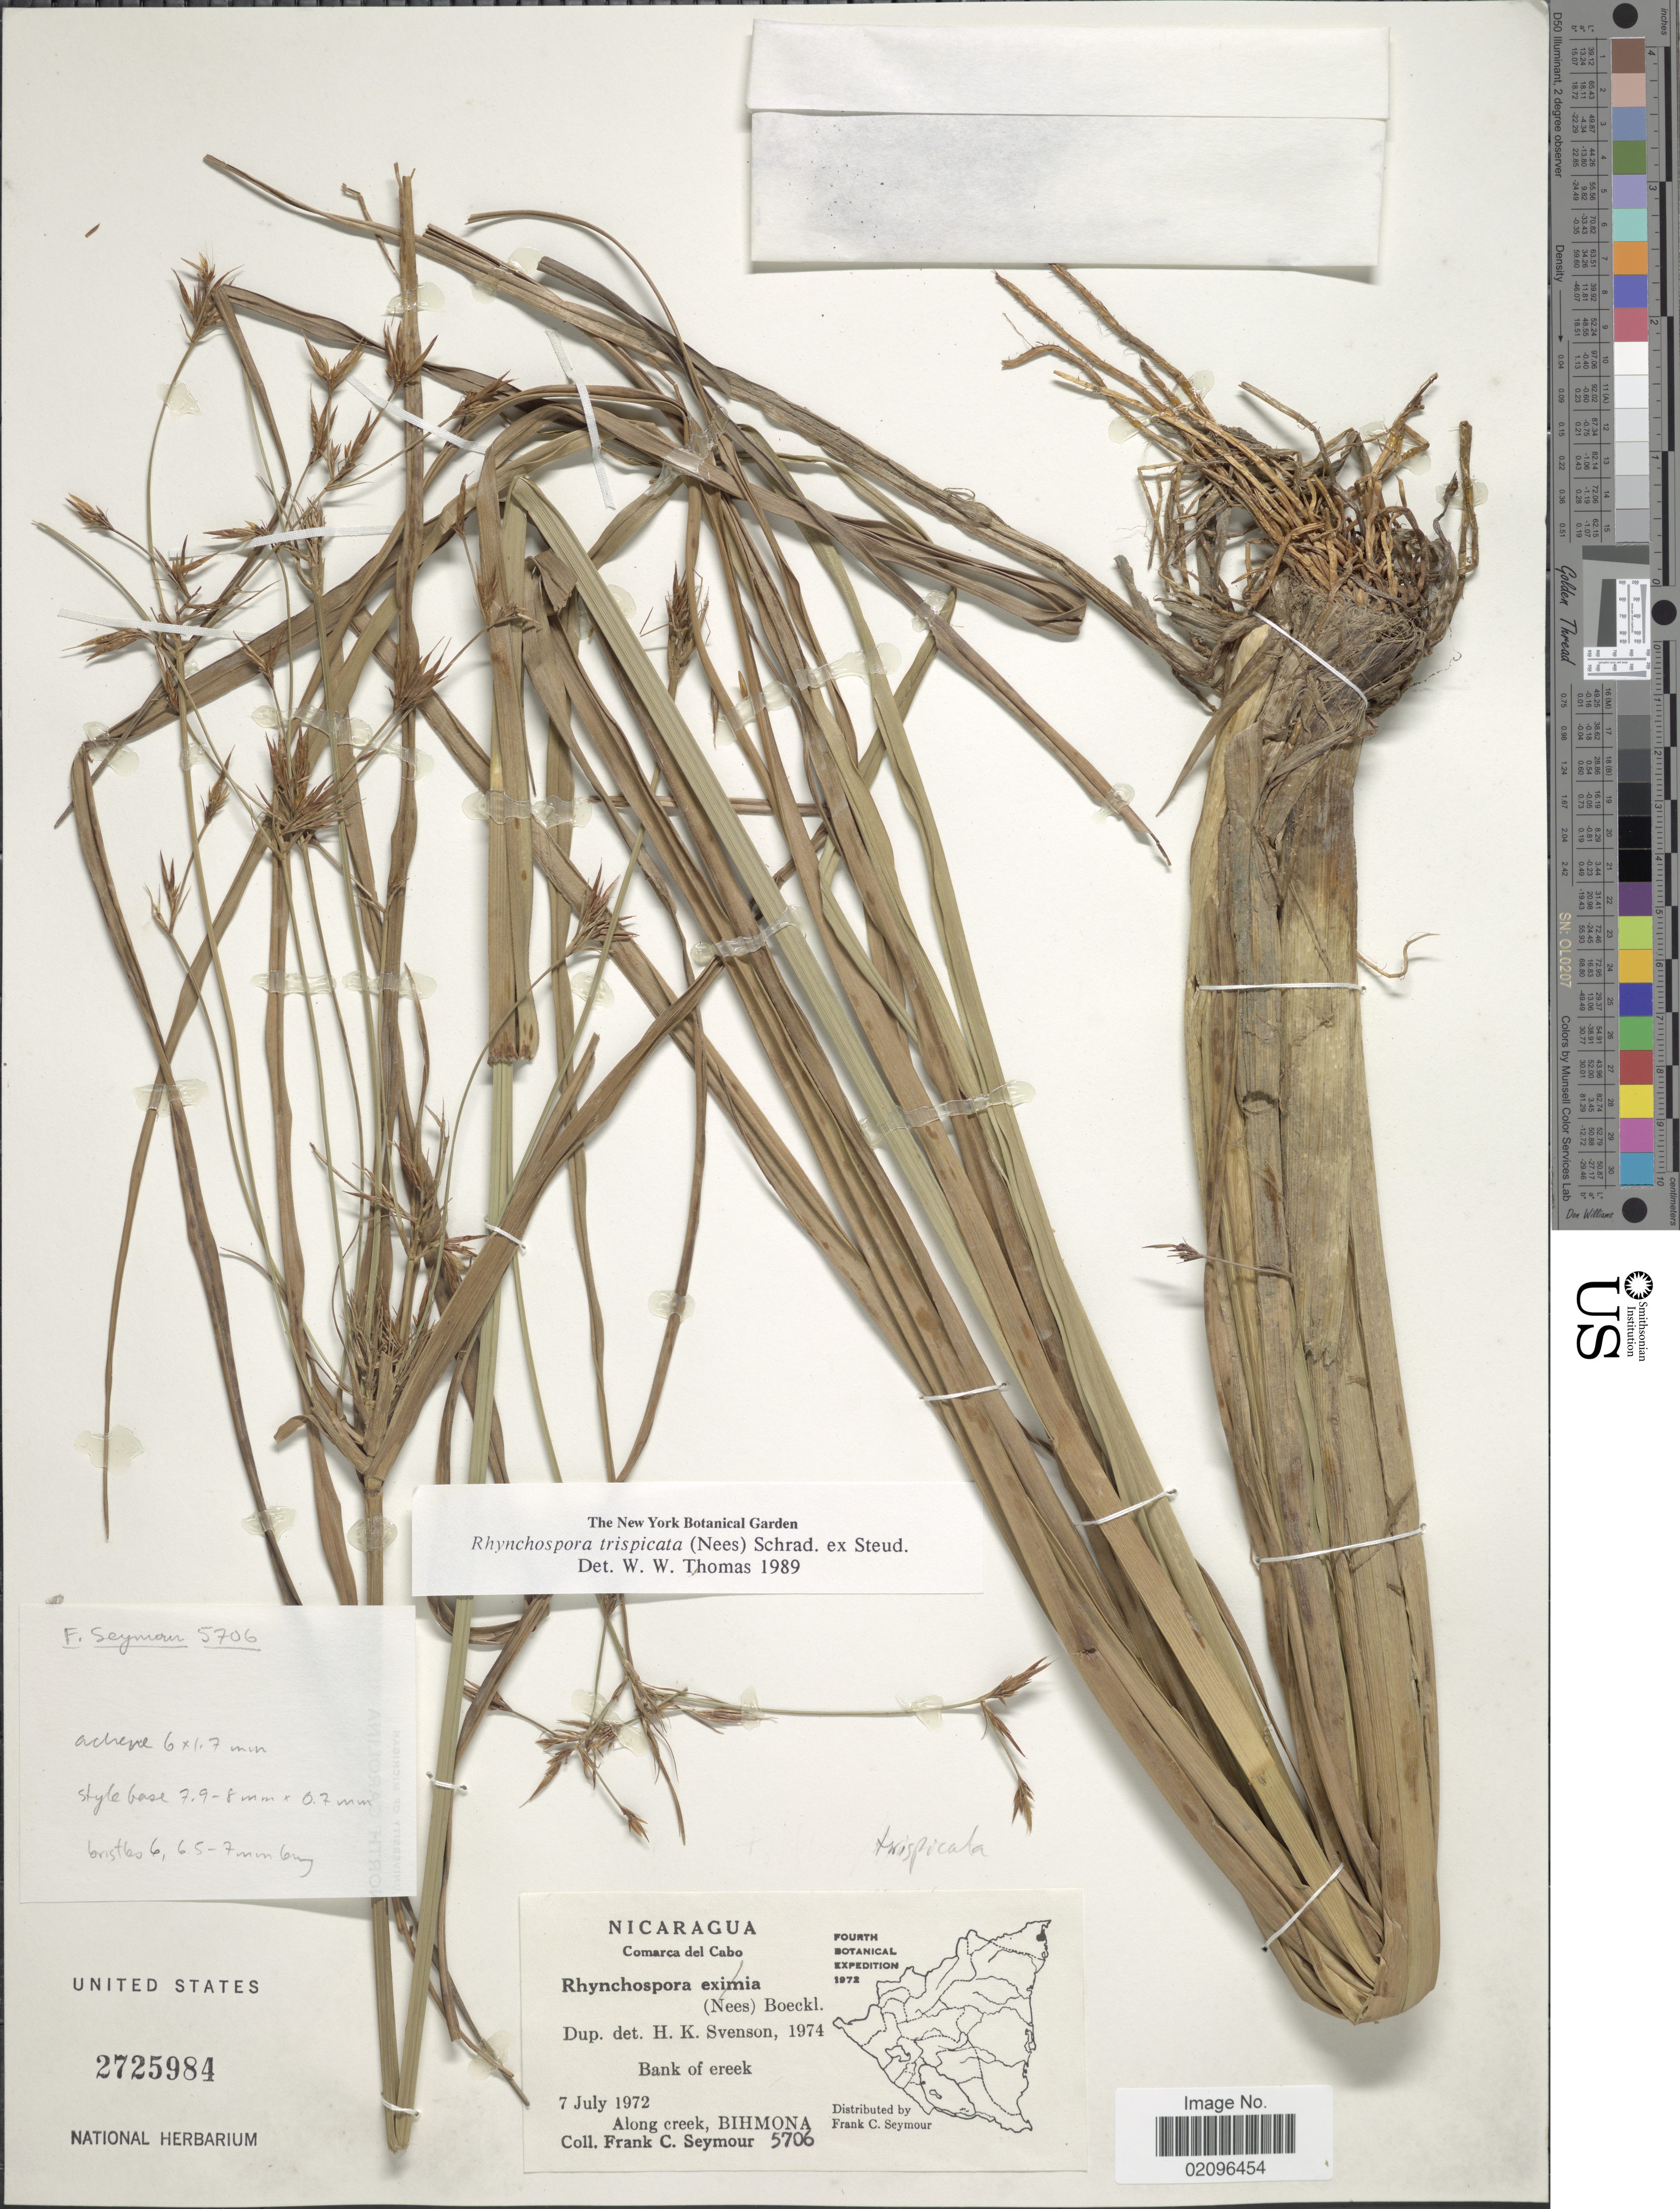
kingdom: Plantae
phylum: Tracheophyta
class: Liliopsida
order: Poales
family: Cyperaceae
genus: Rhynchospora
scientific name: Rhynchospora trispicata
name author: (Nees) Schrad. ex Steud.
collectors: F. C. Seymour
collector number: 5706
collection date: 1972-07-07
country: Nicaragua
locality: Comarca del Cabo. Along creek, Bihmona.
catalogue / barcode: US 2725984